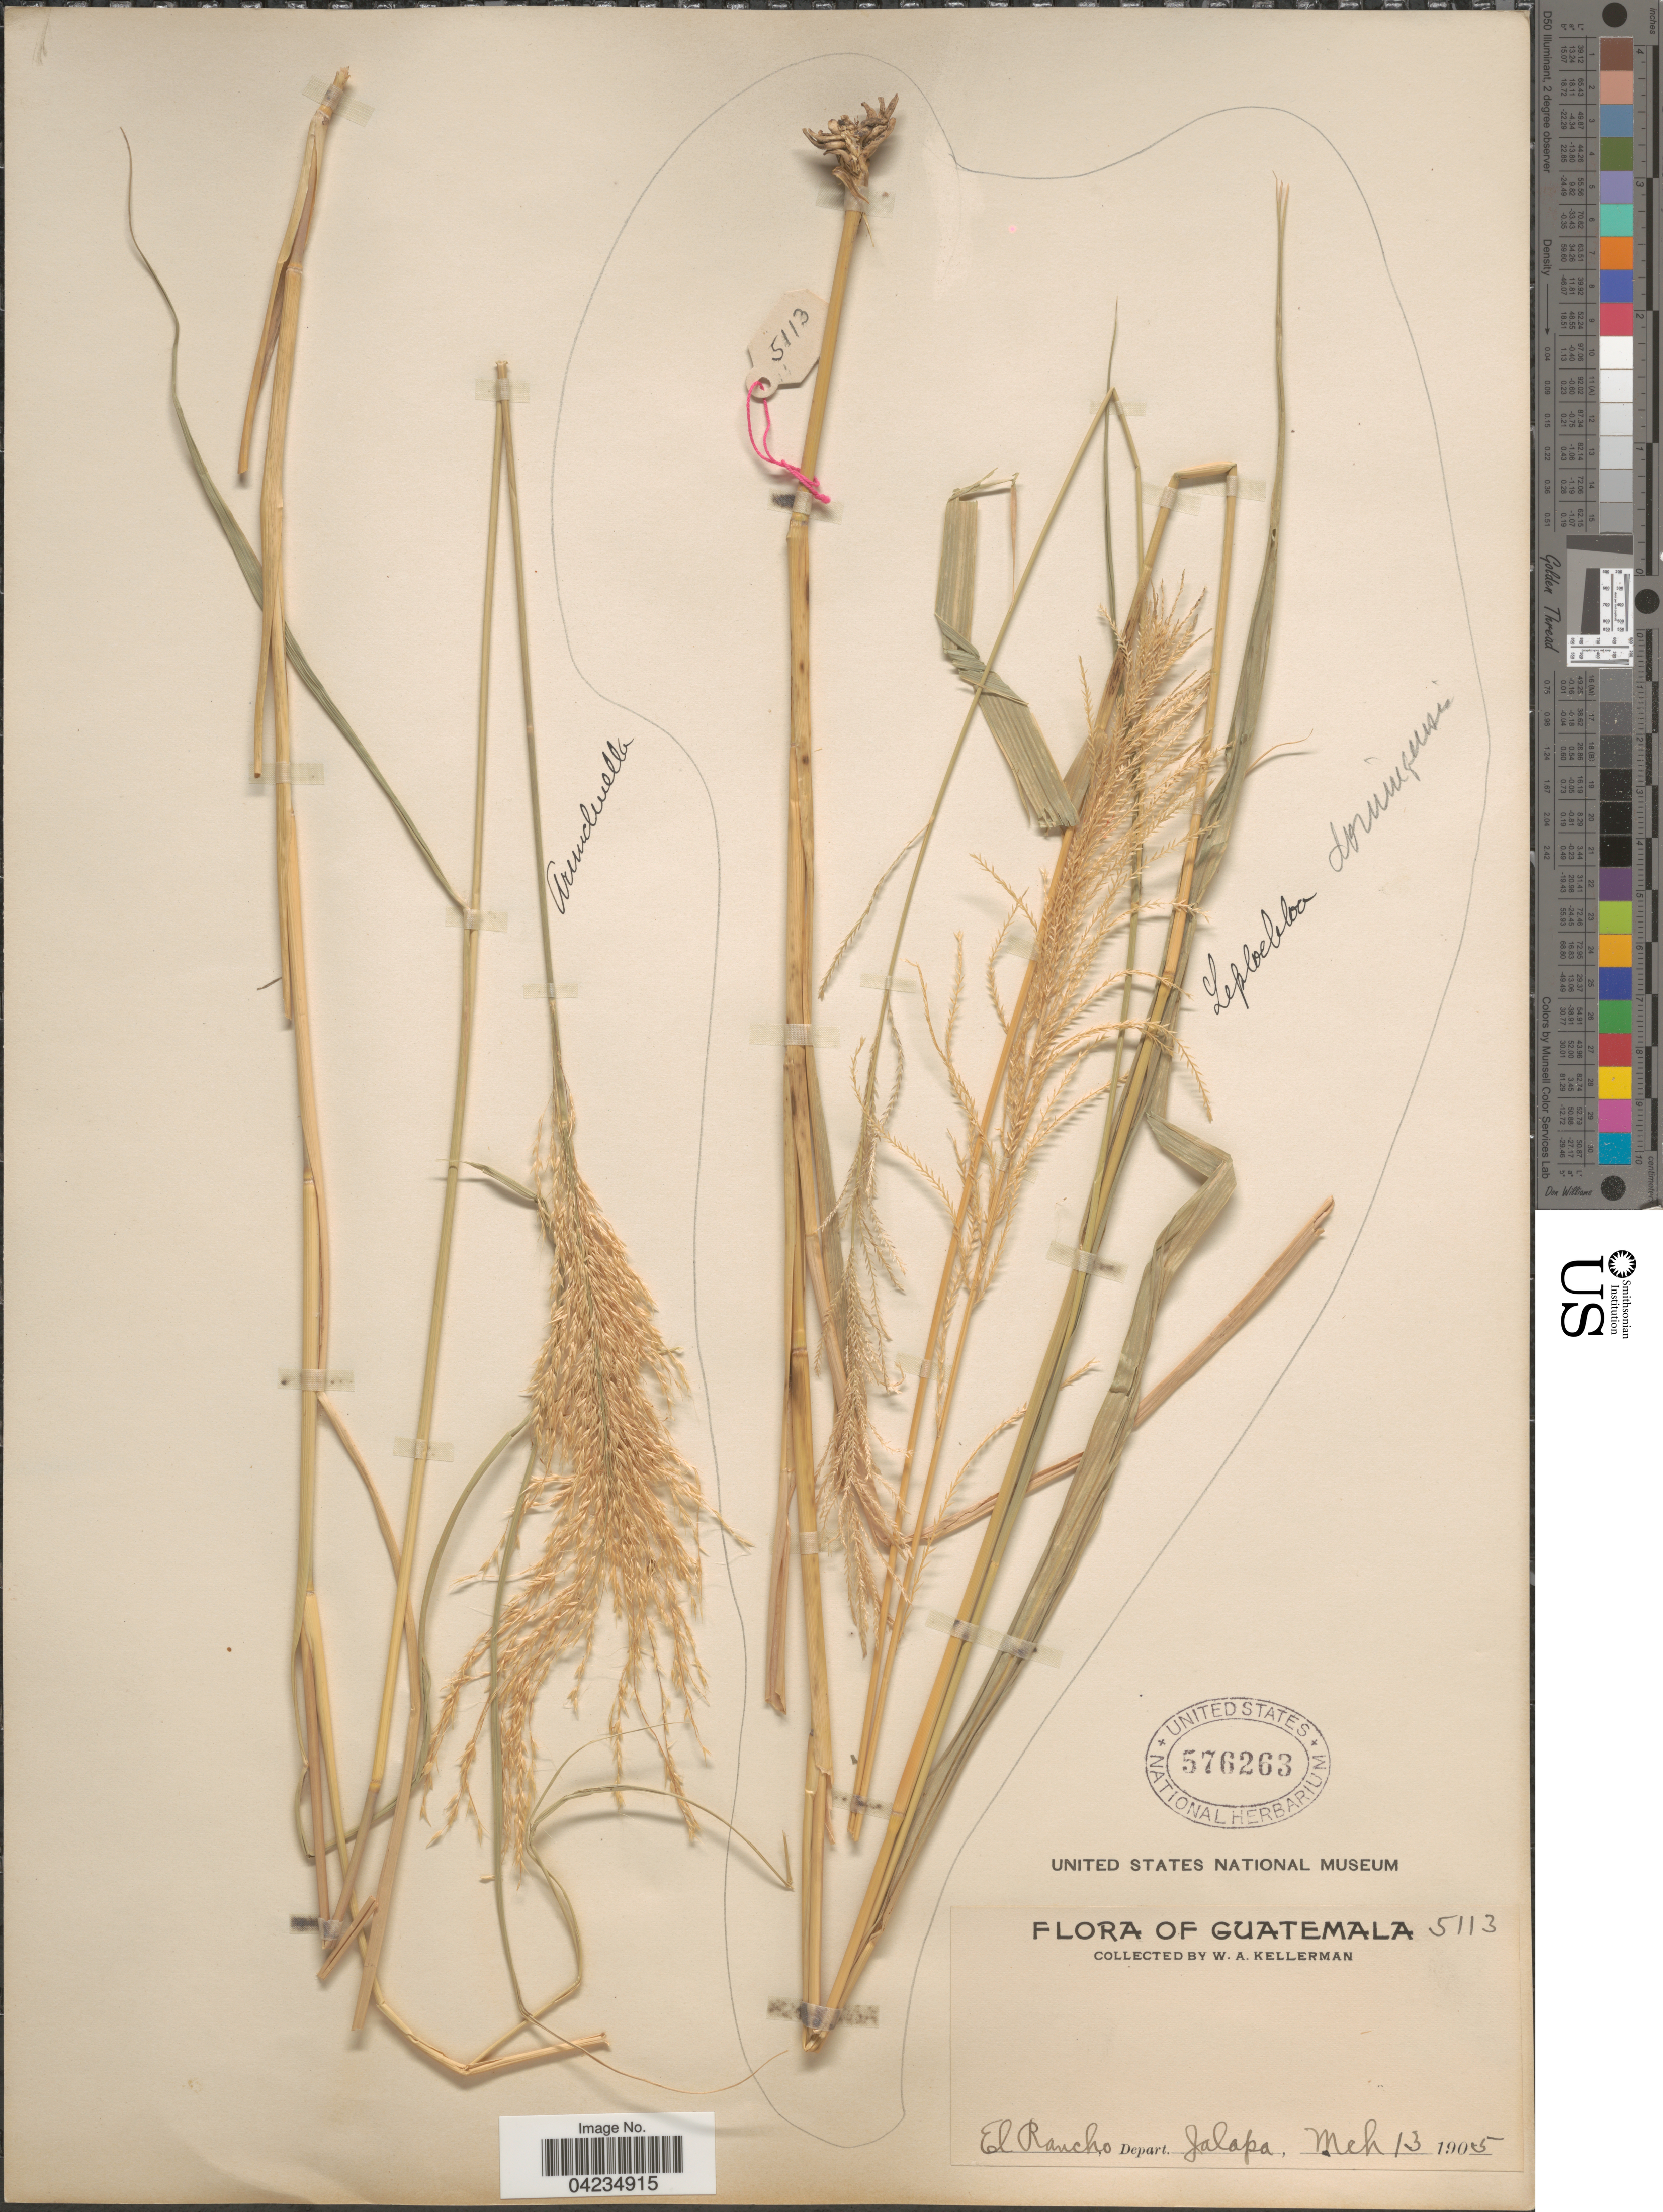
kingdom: Plantae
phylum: Tracheophyta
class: Liliopsida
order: Poales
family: Poaceae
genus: Arundinella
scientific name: Arundinella berteroniana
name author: (Schult.) Hitchc. & Chase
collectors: W. Kellerman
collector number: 5113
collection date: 1905-03-13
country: Guatemala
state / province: Jalapa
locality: El Rancho. Depart. Jalapa.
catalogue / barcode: US 576263